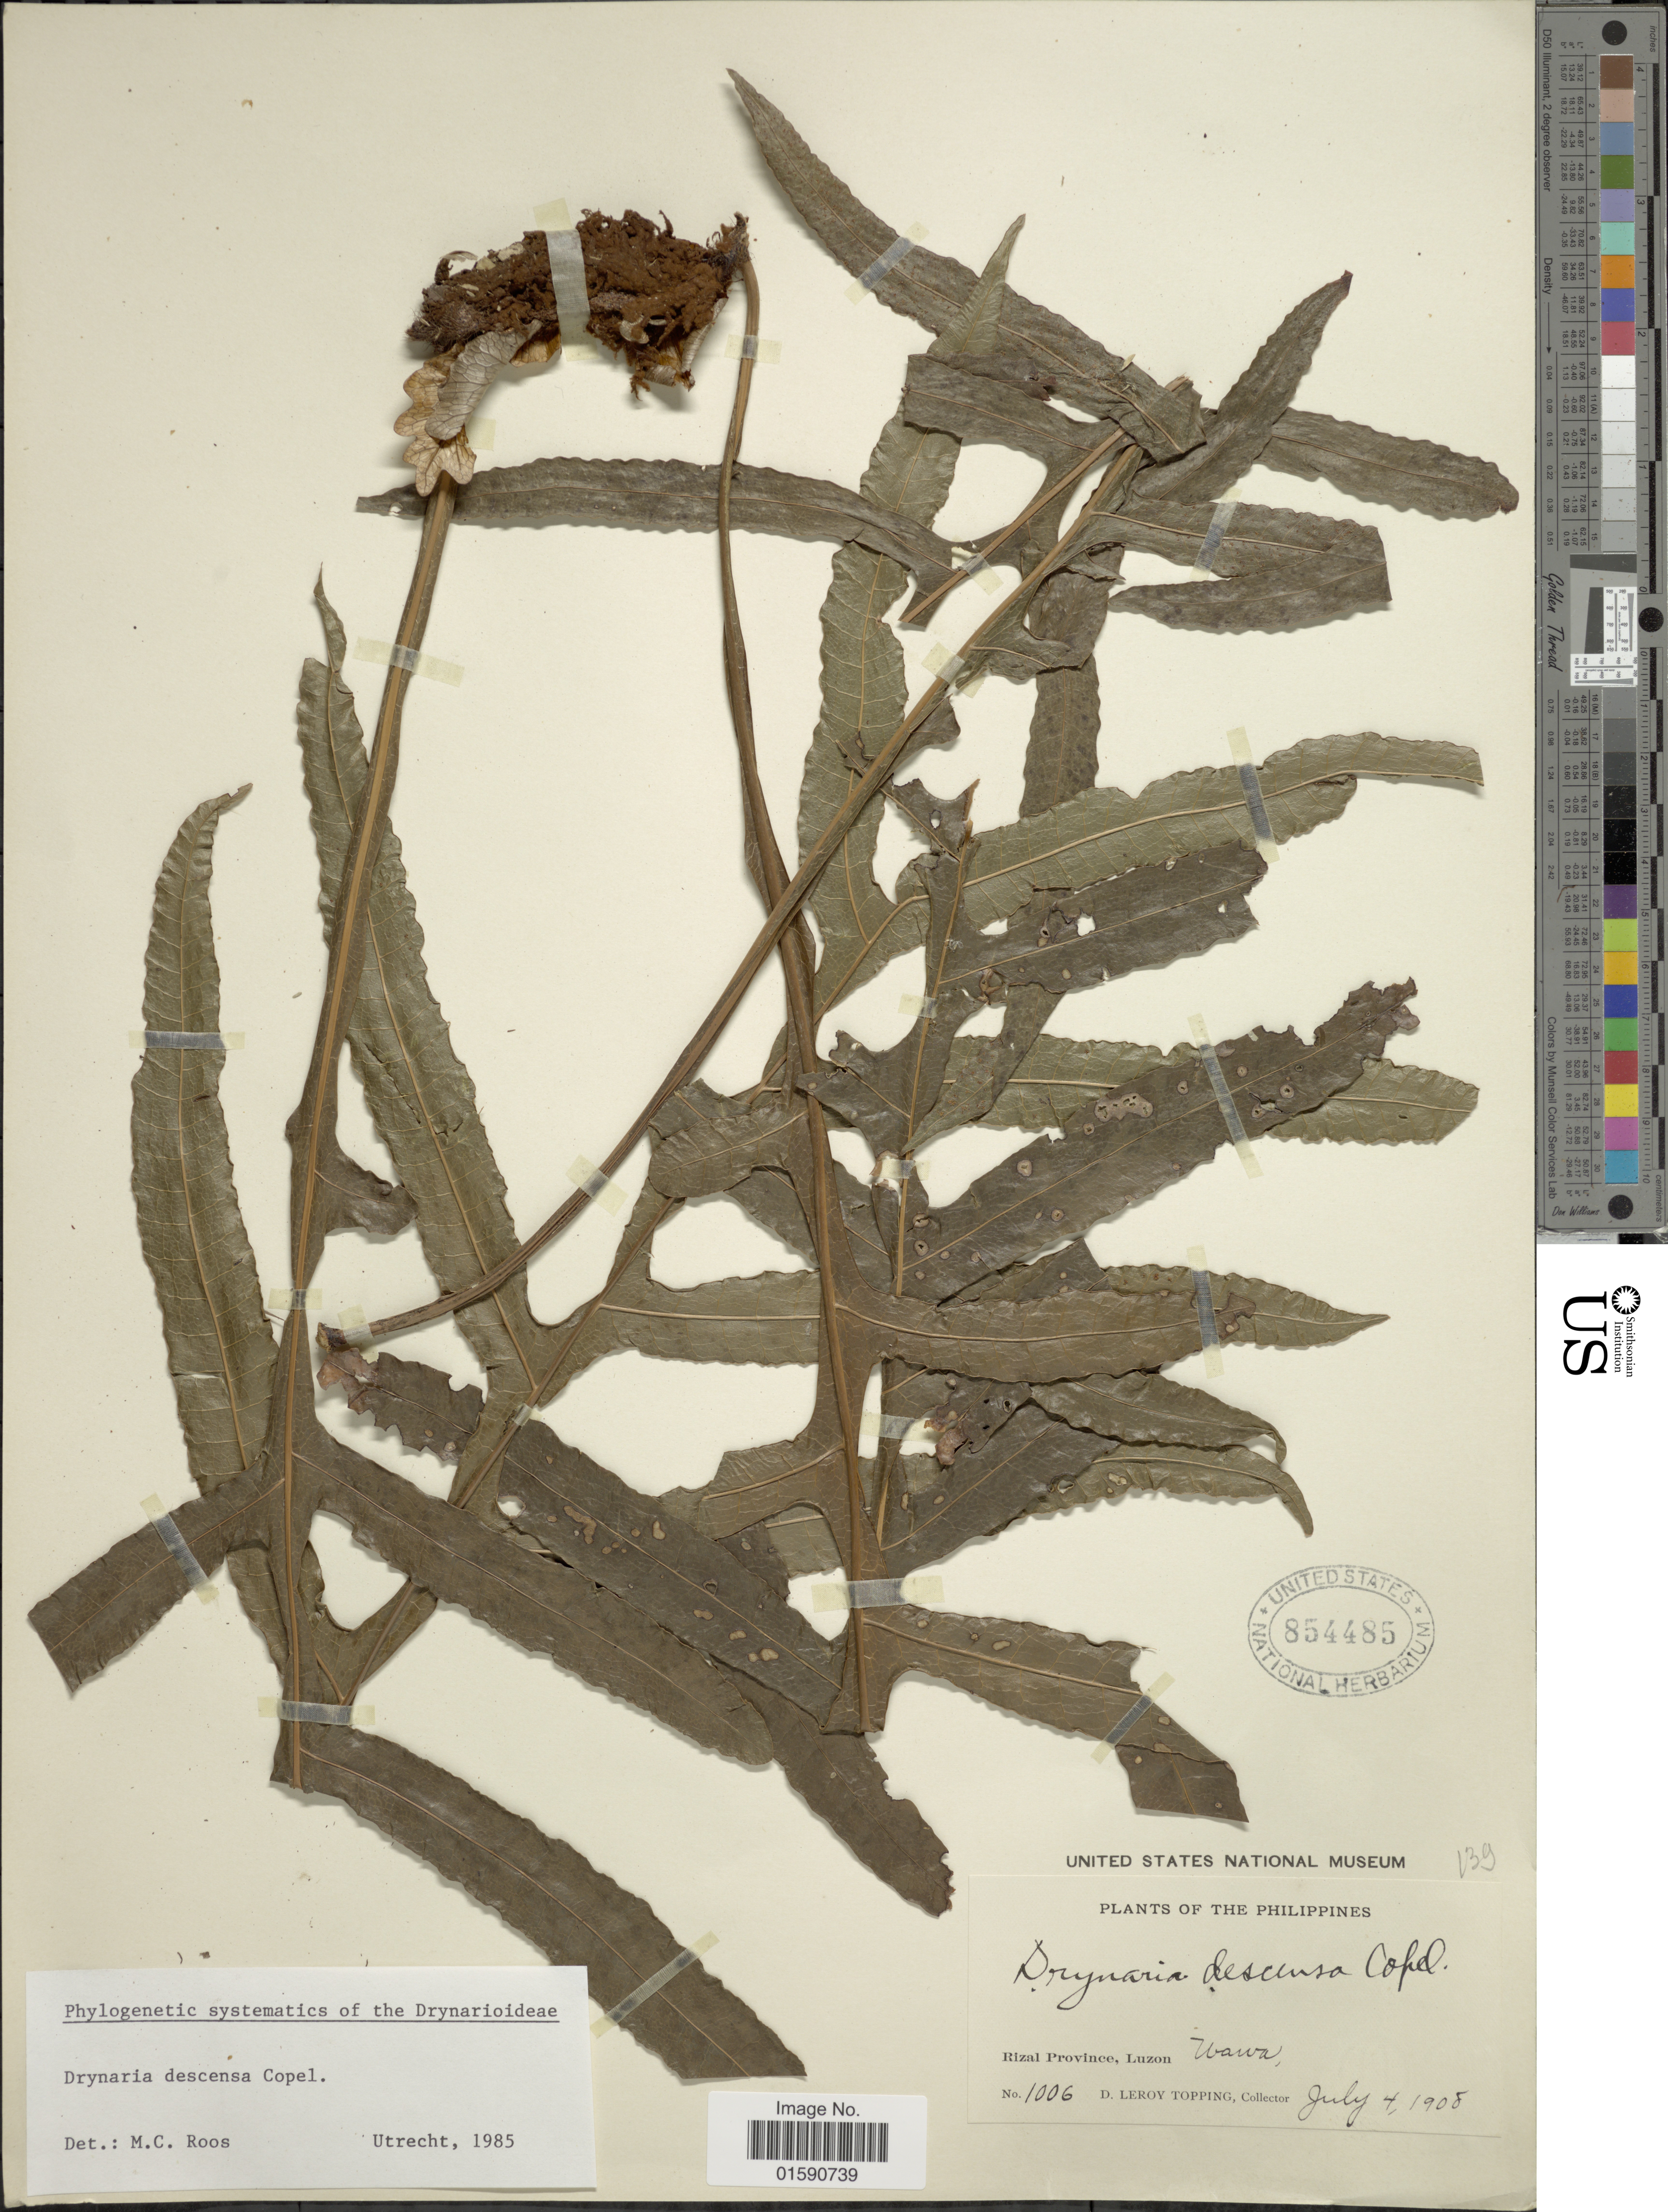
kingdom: Plantae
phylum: Tracheophyta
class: Polypodiopsida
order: Polypodiales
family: Polypodiaceae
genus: Drynaria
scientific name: Drynaria descensa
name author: Copel.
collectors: D. L. Topping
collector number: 1006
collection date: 1908-07-04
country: Philippines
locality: Rizal Province, Luzon Urawa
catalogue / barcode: US 854485